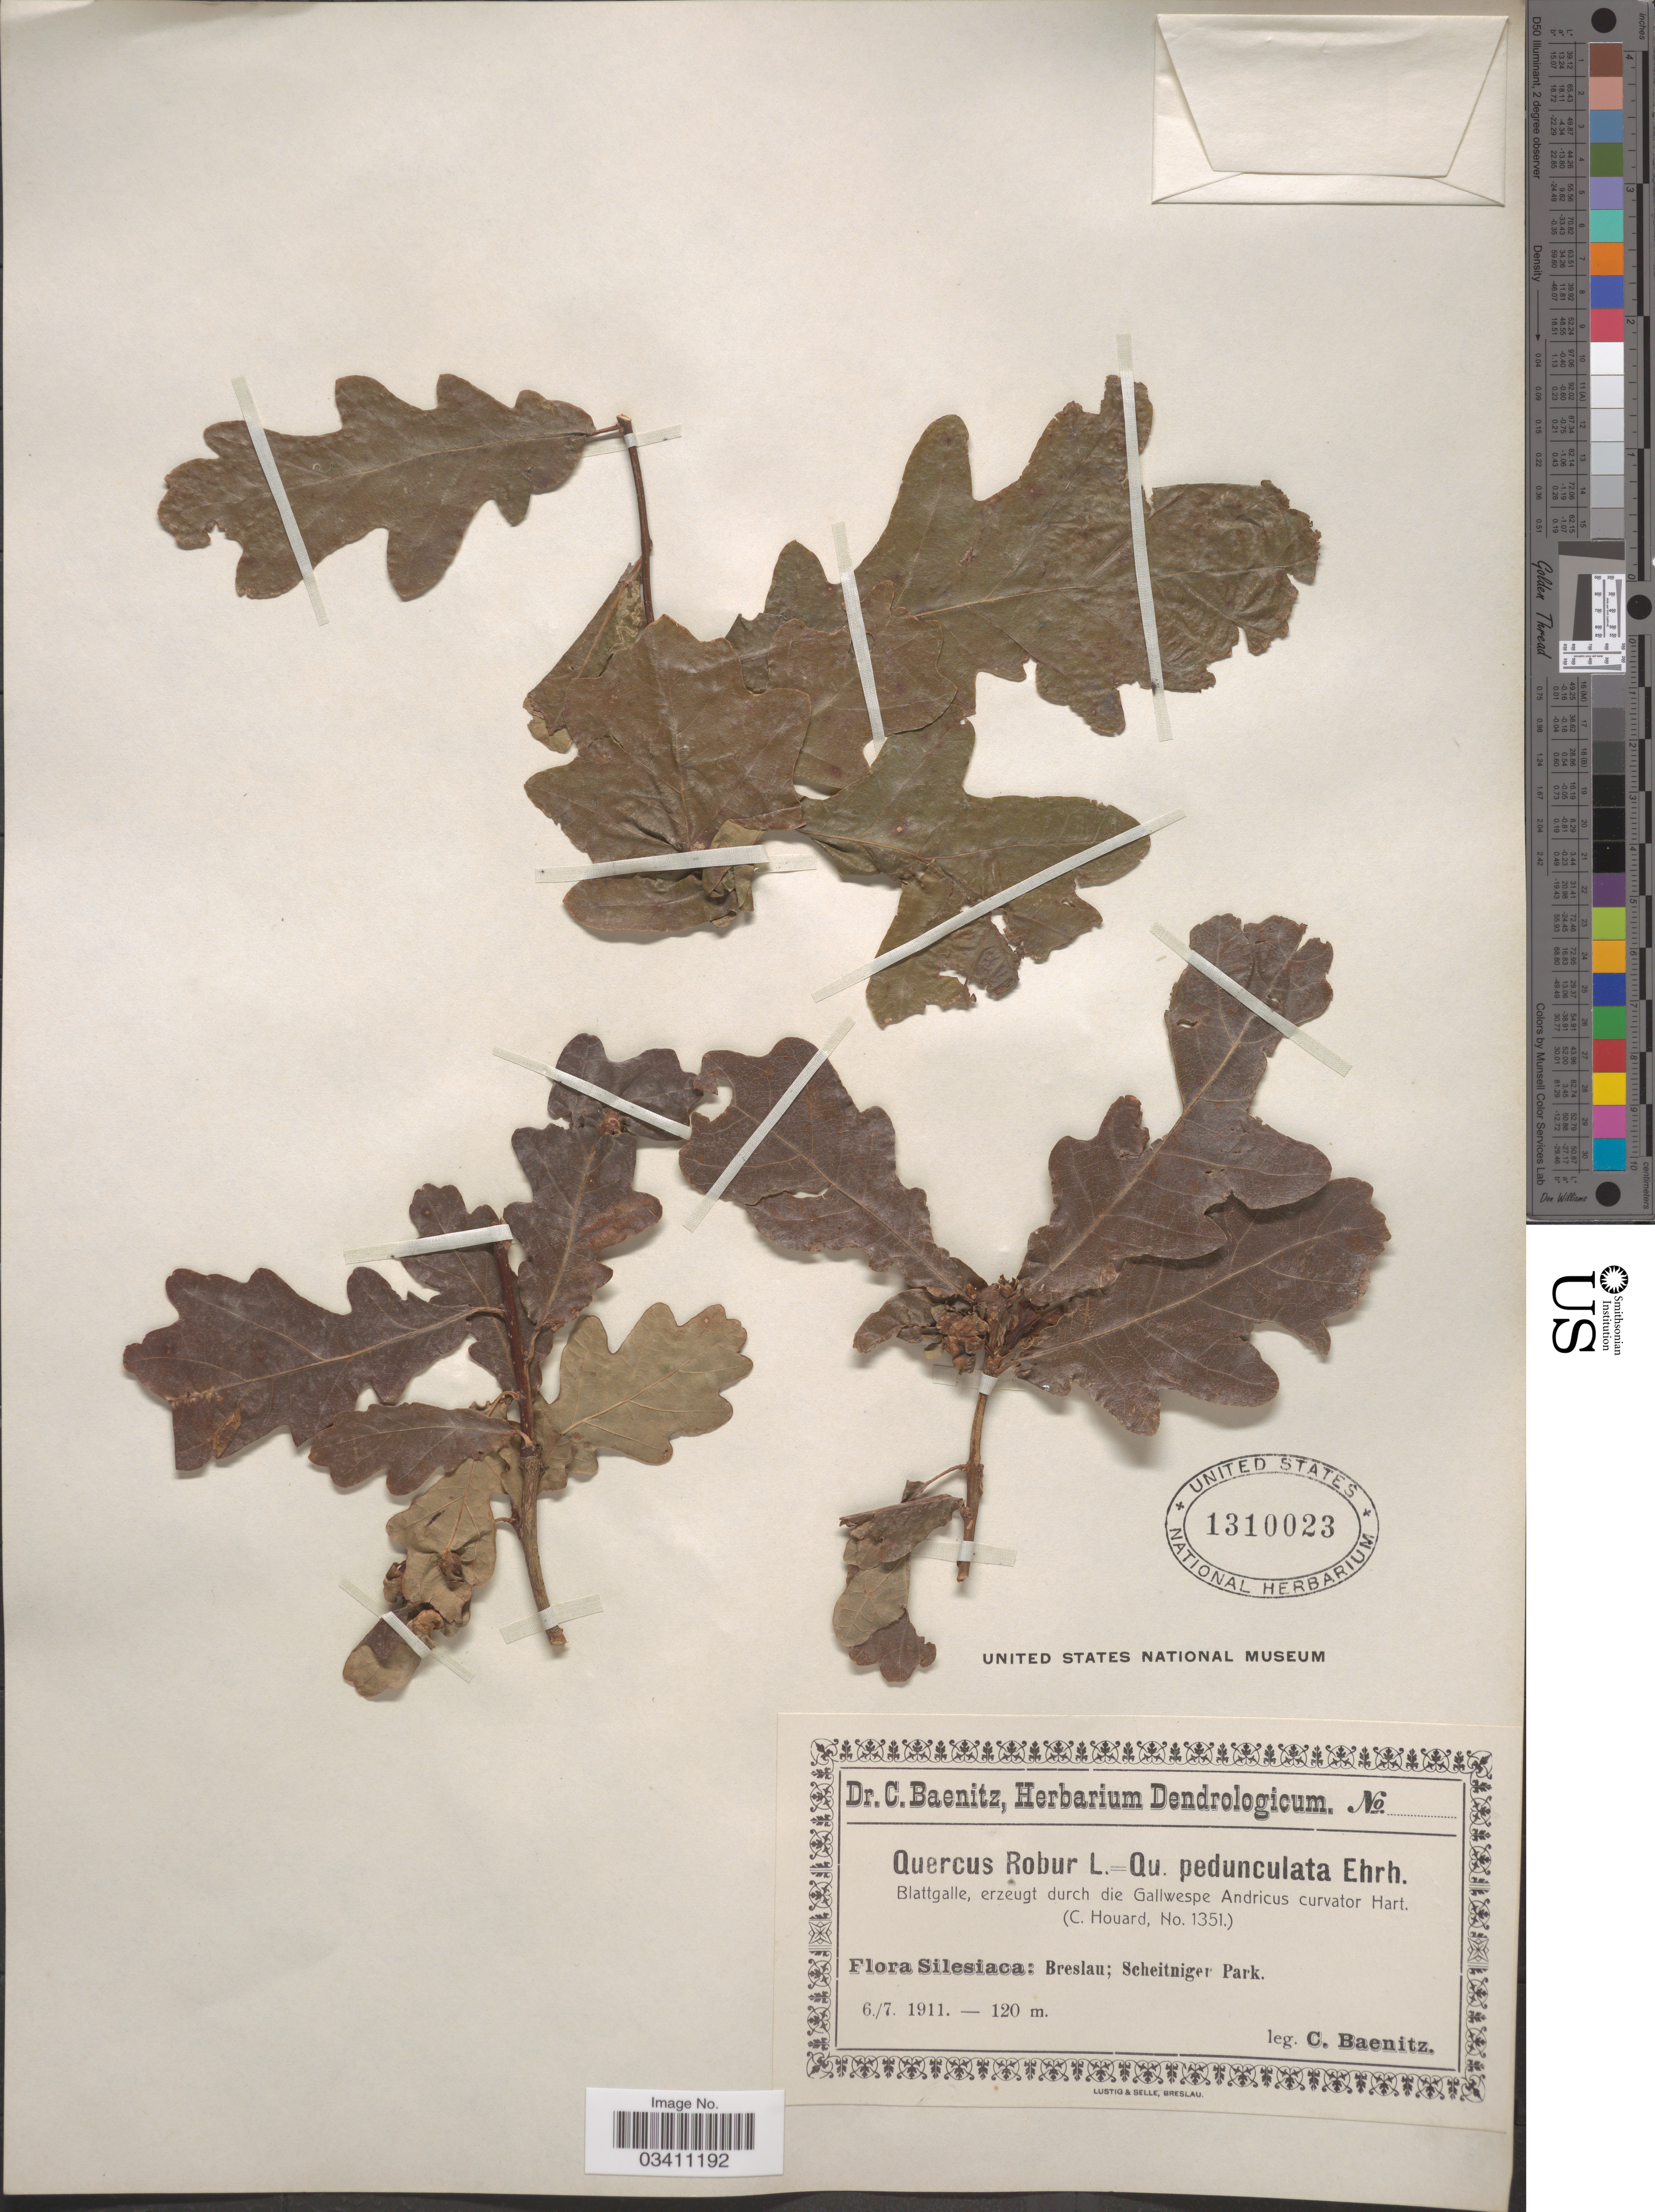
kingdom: Plantae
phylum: Tracheophyta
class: Magnoliopsida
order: Fagales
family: Fagaceae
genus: Quercus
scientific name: Quercus robur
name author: L.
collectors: C. G. Baenitz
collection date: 1911-07-06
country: Poland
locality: Silesiaca: Breslau; Scheitniger Park.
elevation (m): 120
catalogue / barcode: US 1310023